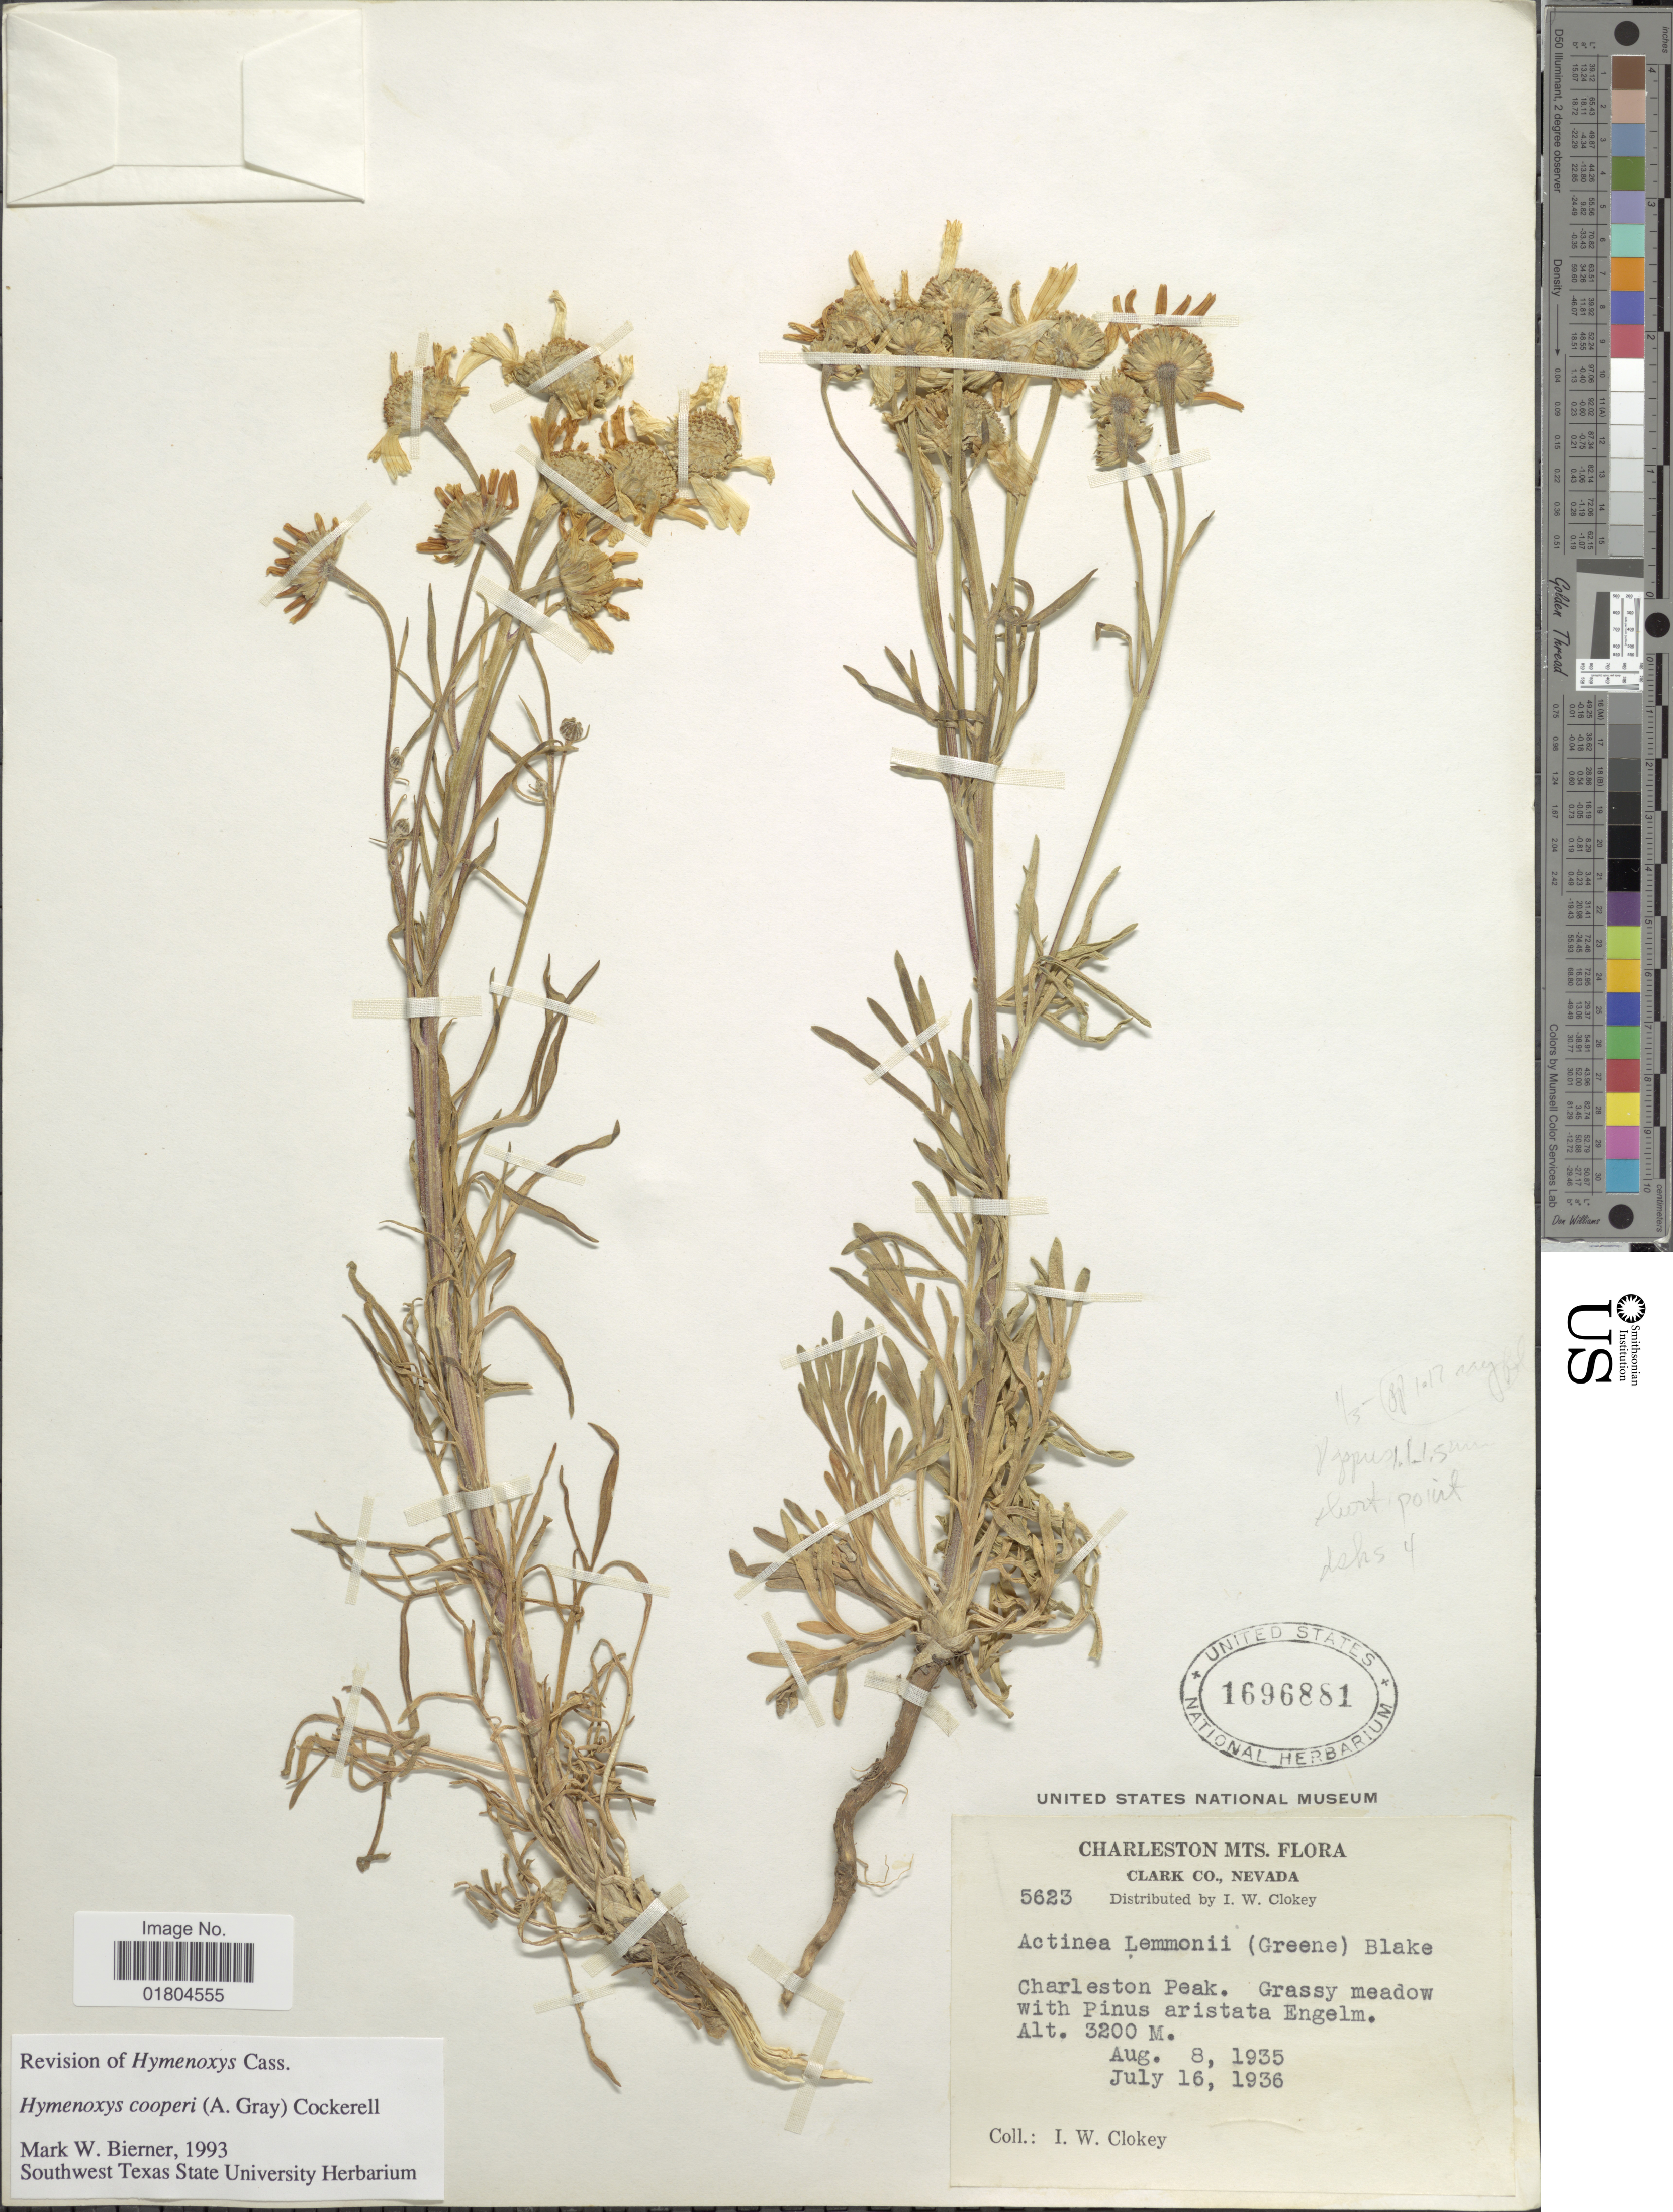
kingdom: Plantae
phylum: Tracheophyta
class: Magnoliopsida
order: Asterales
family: Asteraceae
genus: Hymenoxys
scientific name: Hymenoxys cooperi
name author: (A. Gray) Cockerell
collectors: I. W. Clokey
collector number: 5623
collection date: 1935-08-08/1936-07-16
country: United States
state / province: Nevada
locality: Charleston Mts. Clark Co. Charleston Peak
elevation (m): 3200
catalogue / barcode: US 1696881